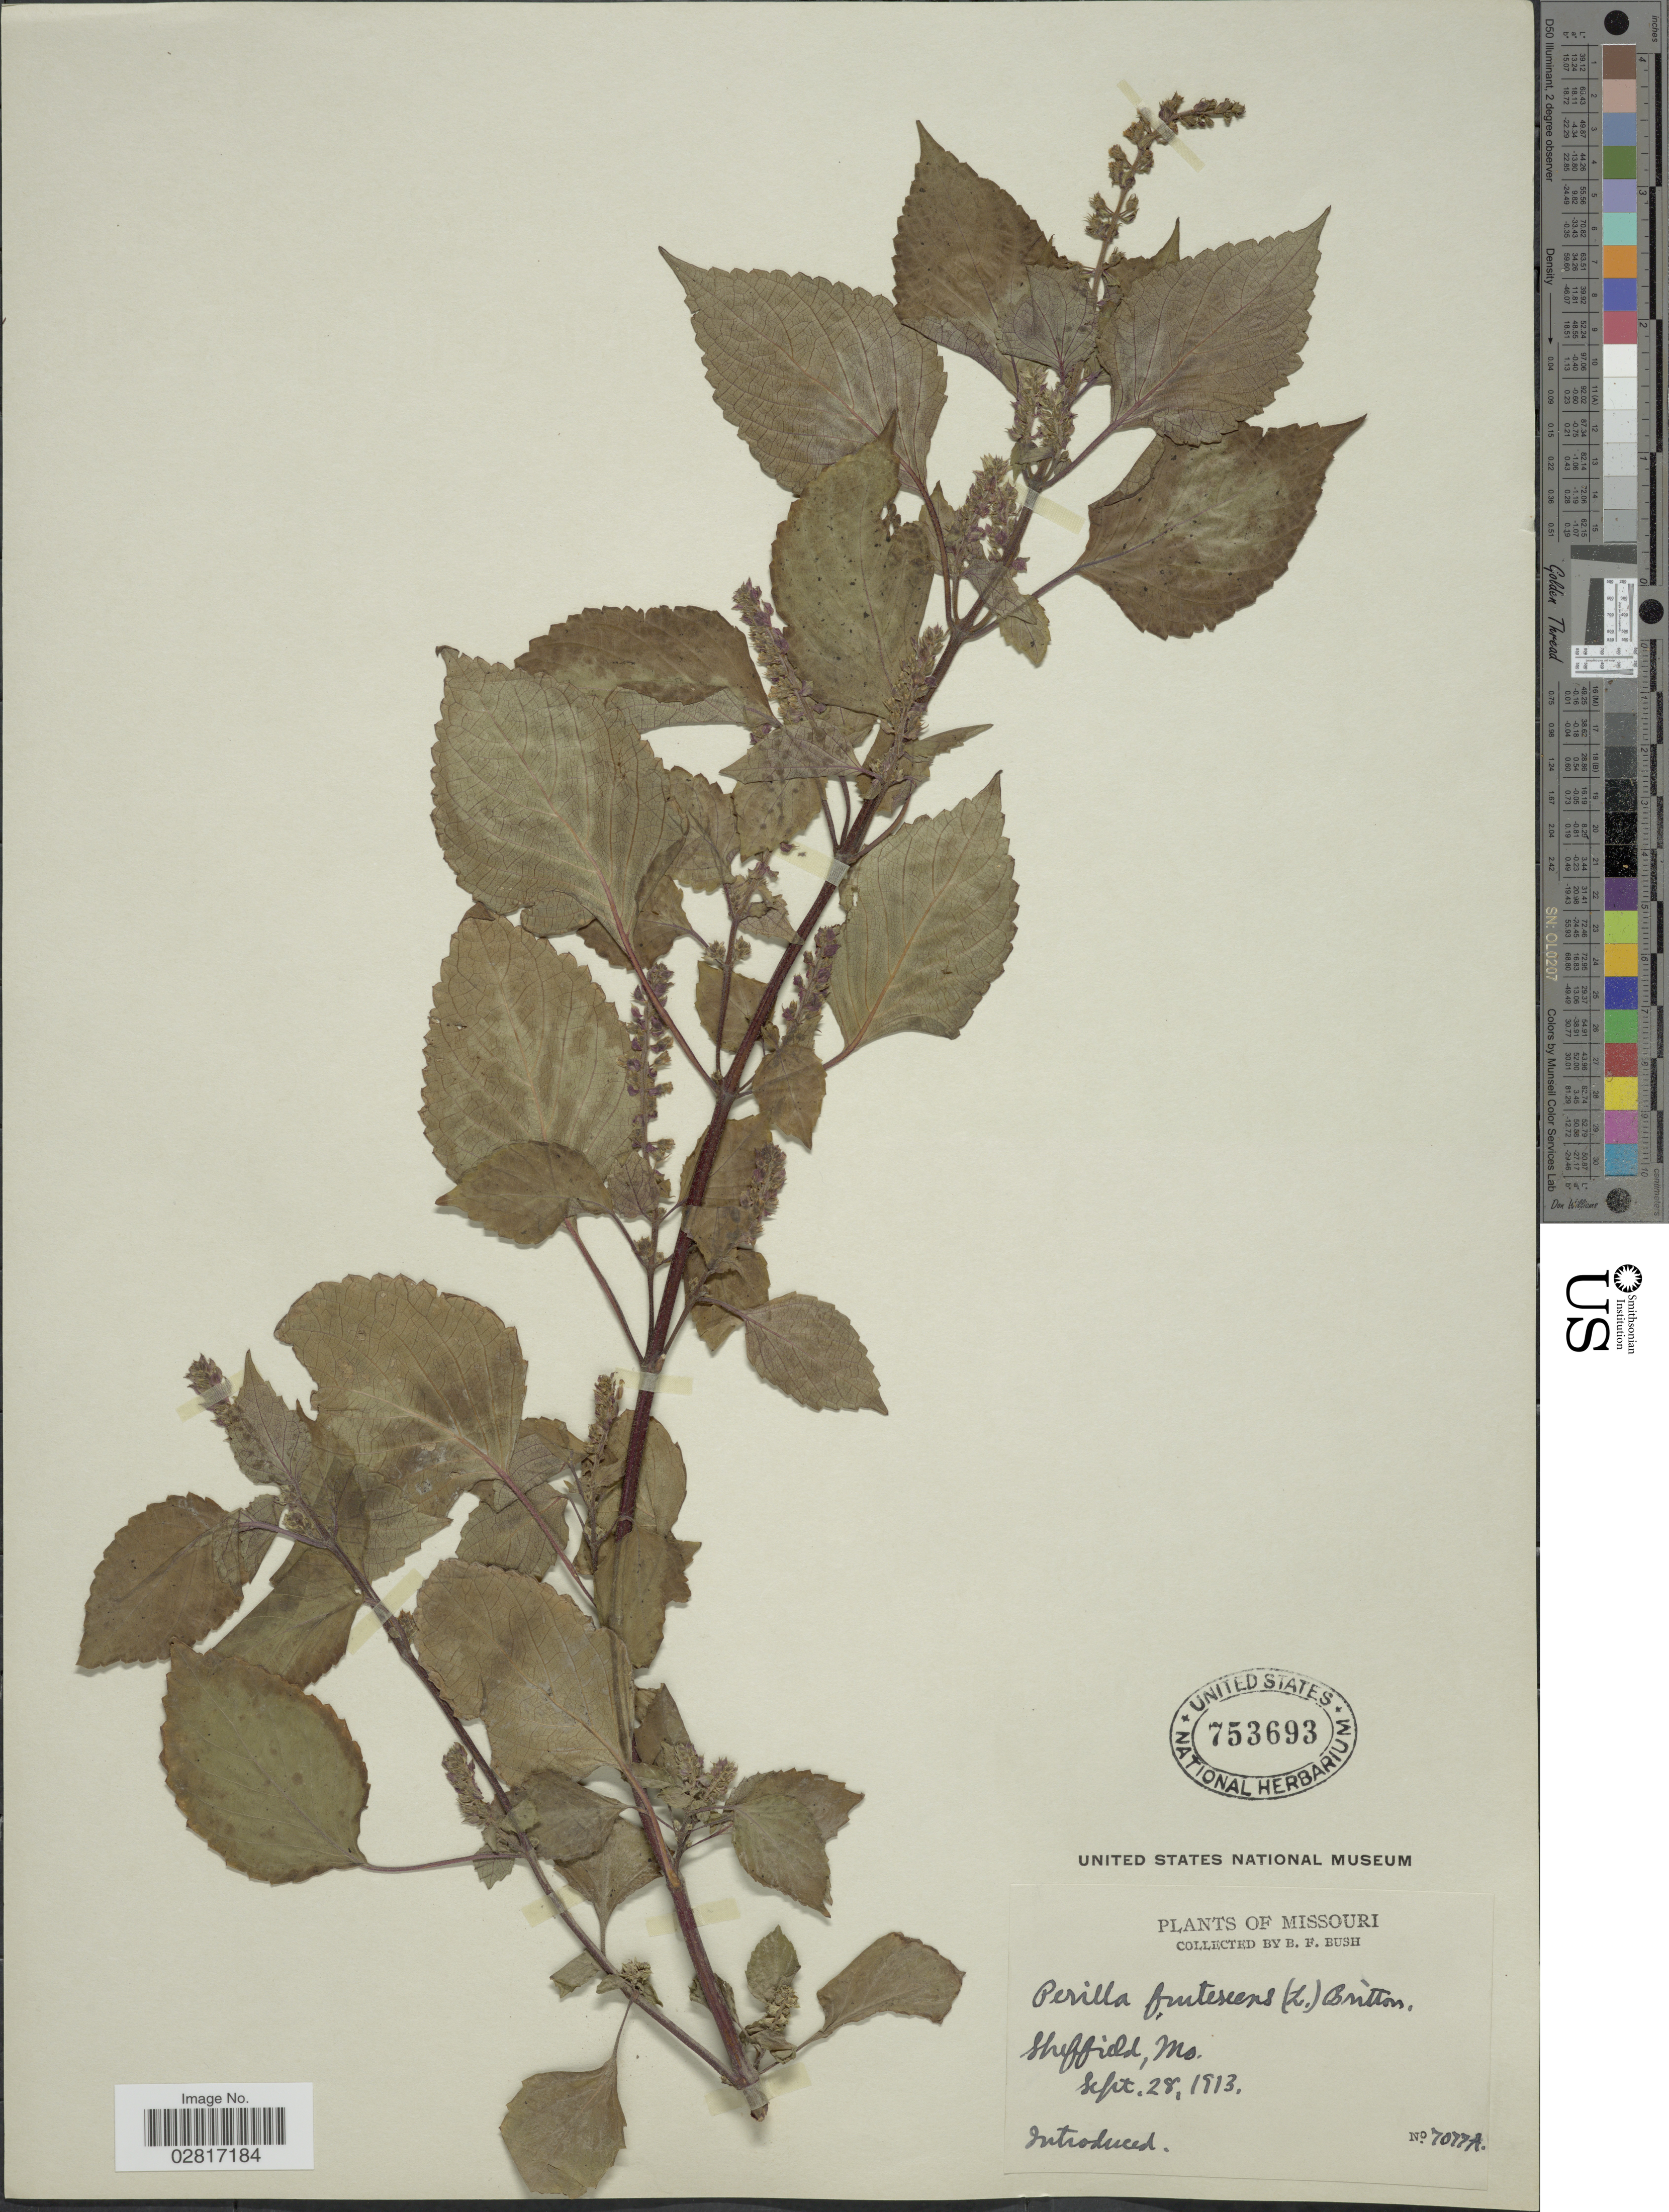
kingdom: Plantae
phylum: Tracheophyta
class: Magnoliopsida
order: Lamiales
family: Lamiaceae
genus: Perilla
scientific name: Perilla frutescens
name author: (L.) Britton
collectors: B. F. Bush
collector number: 7077A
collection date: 1913-09-28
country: United States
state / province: Missouri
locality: Sheffield, Mo.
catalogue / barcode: US 753693